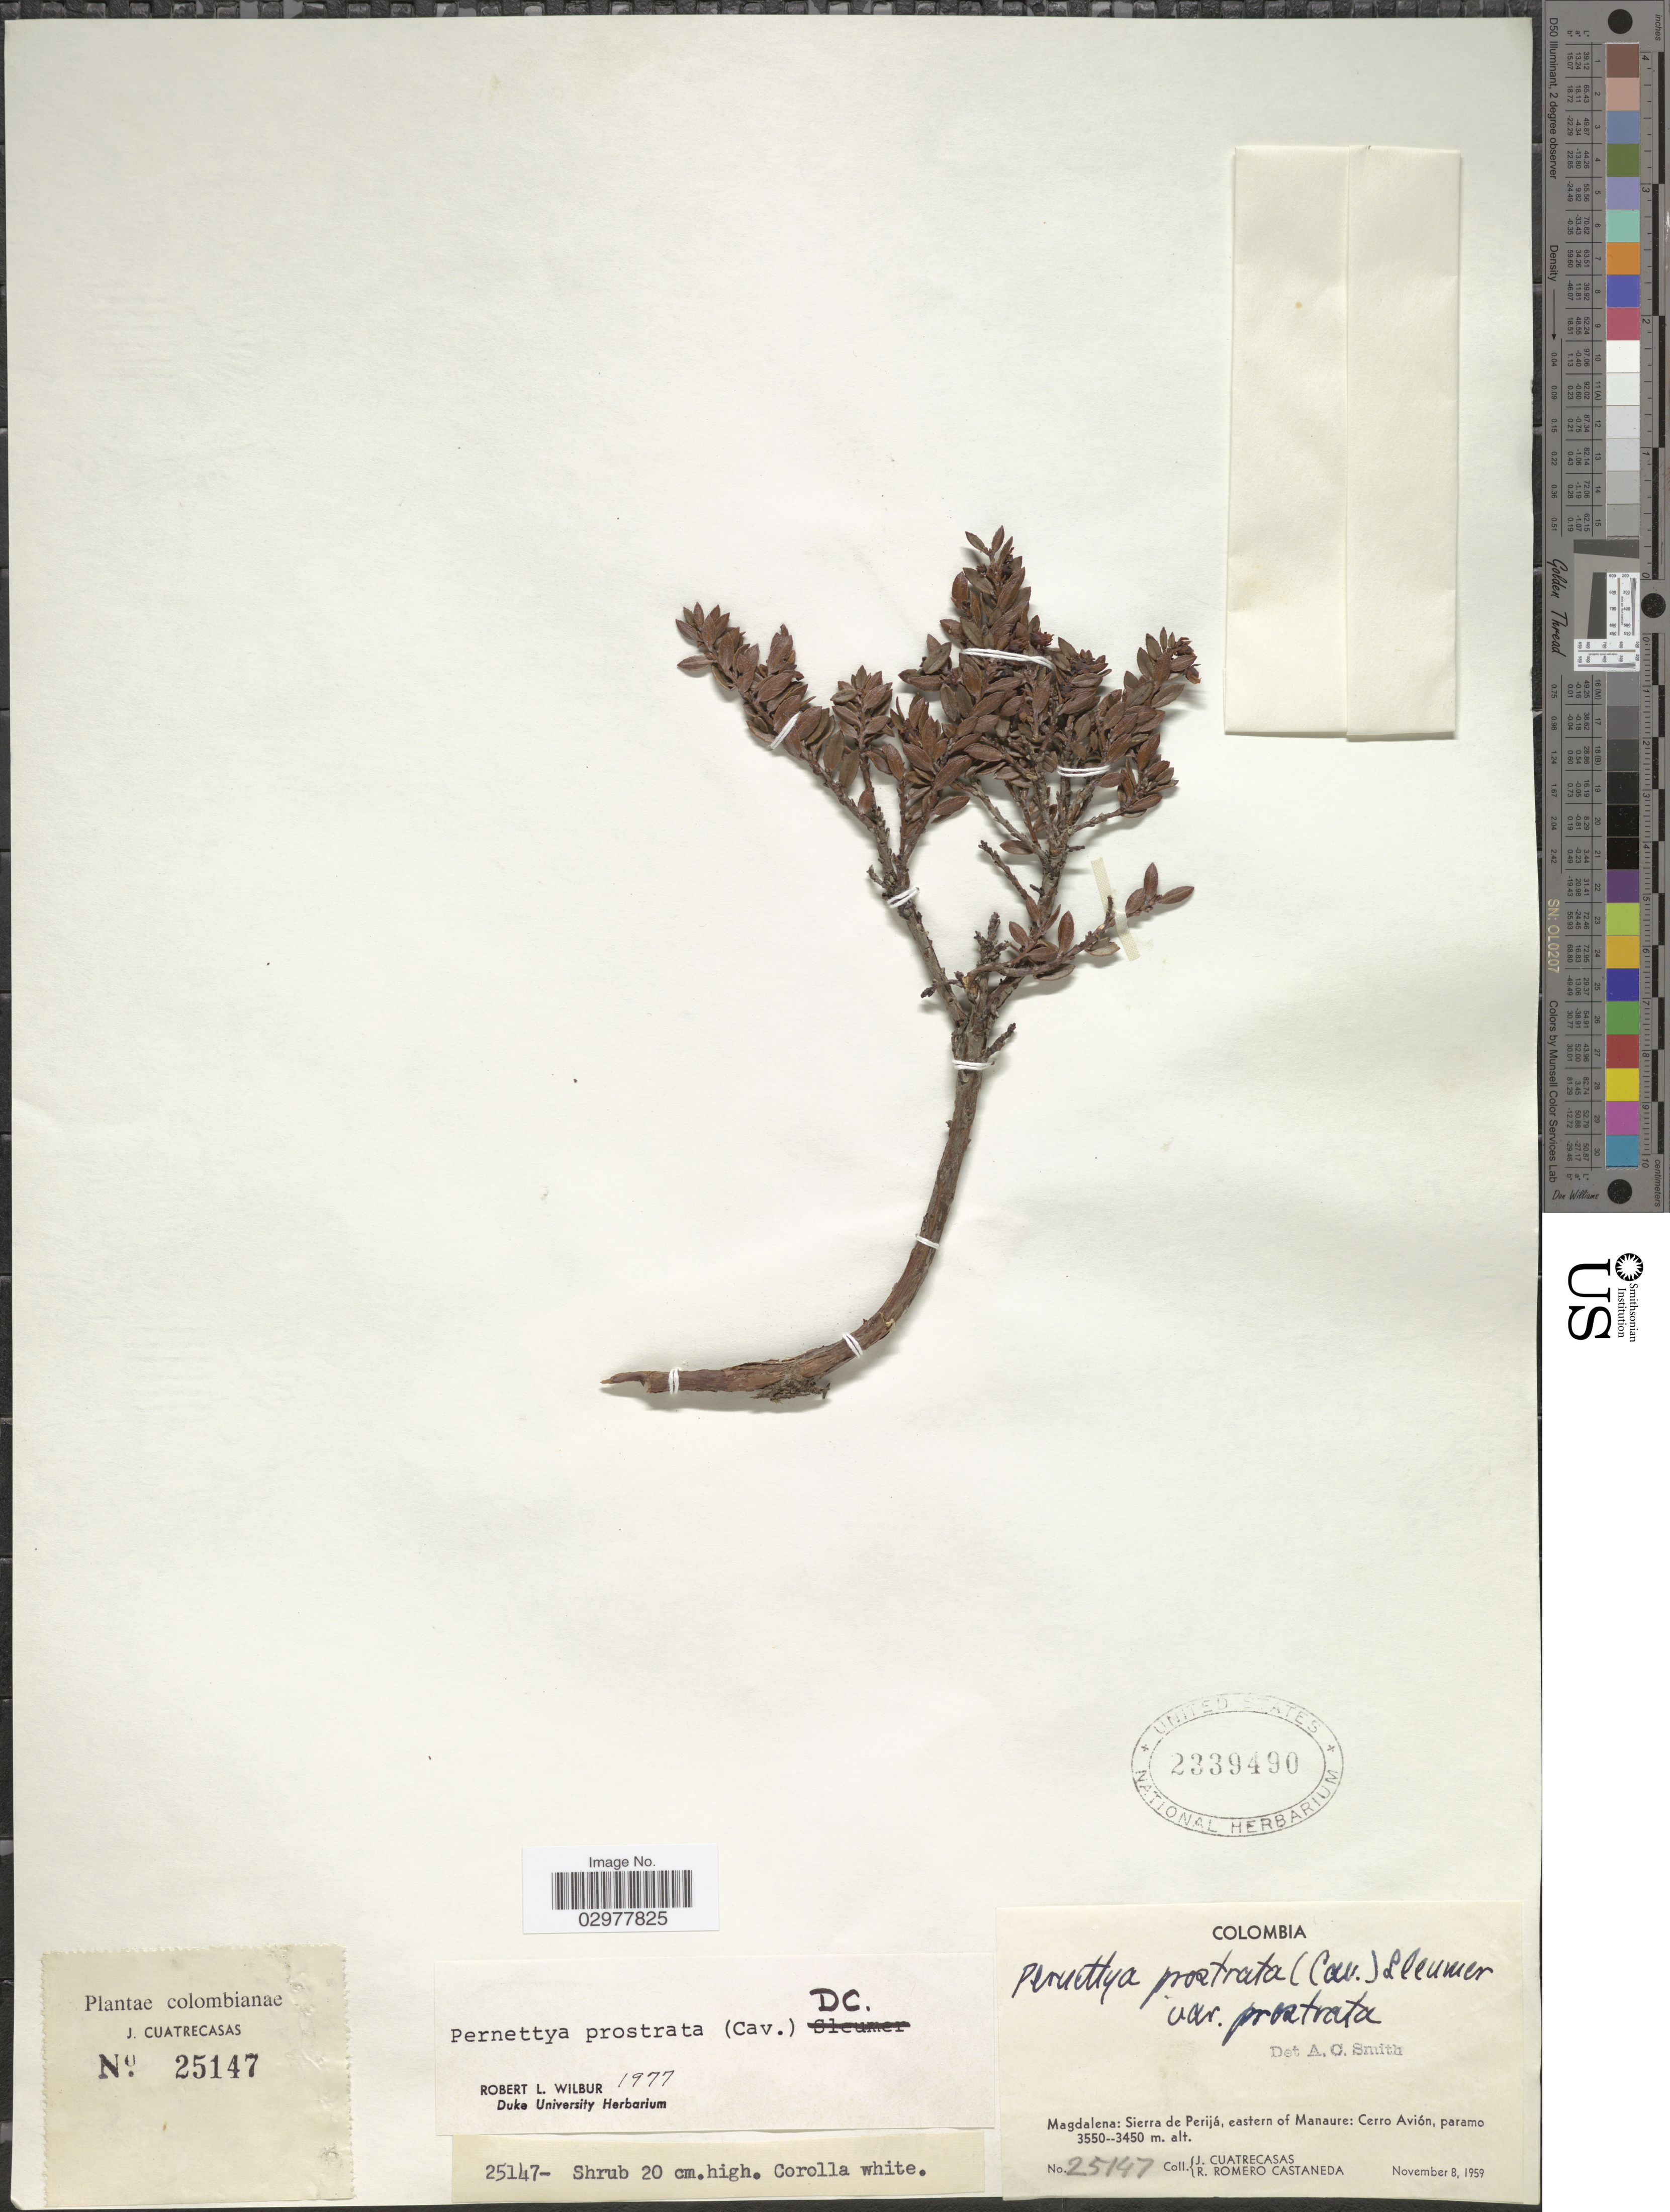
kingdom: Plantae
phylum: Tracheophyta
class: Magnoliopsida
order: Ericales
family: Ericaceae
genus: Pernettya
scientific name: Pernettya prostrata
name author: (Cav.) DC.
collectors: J. Cuatrecasas & R. Romero Castañeda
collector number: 25147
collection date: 1959-11-08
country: Colombia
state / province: Magdalena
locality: Sierra de Perijá, eastern of Manaure: Cerro Avión.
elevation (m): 3450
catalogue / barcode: US 2339490